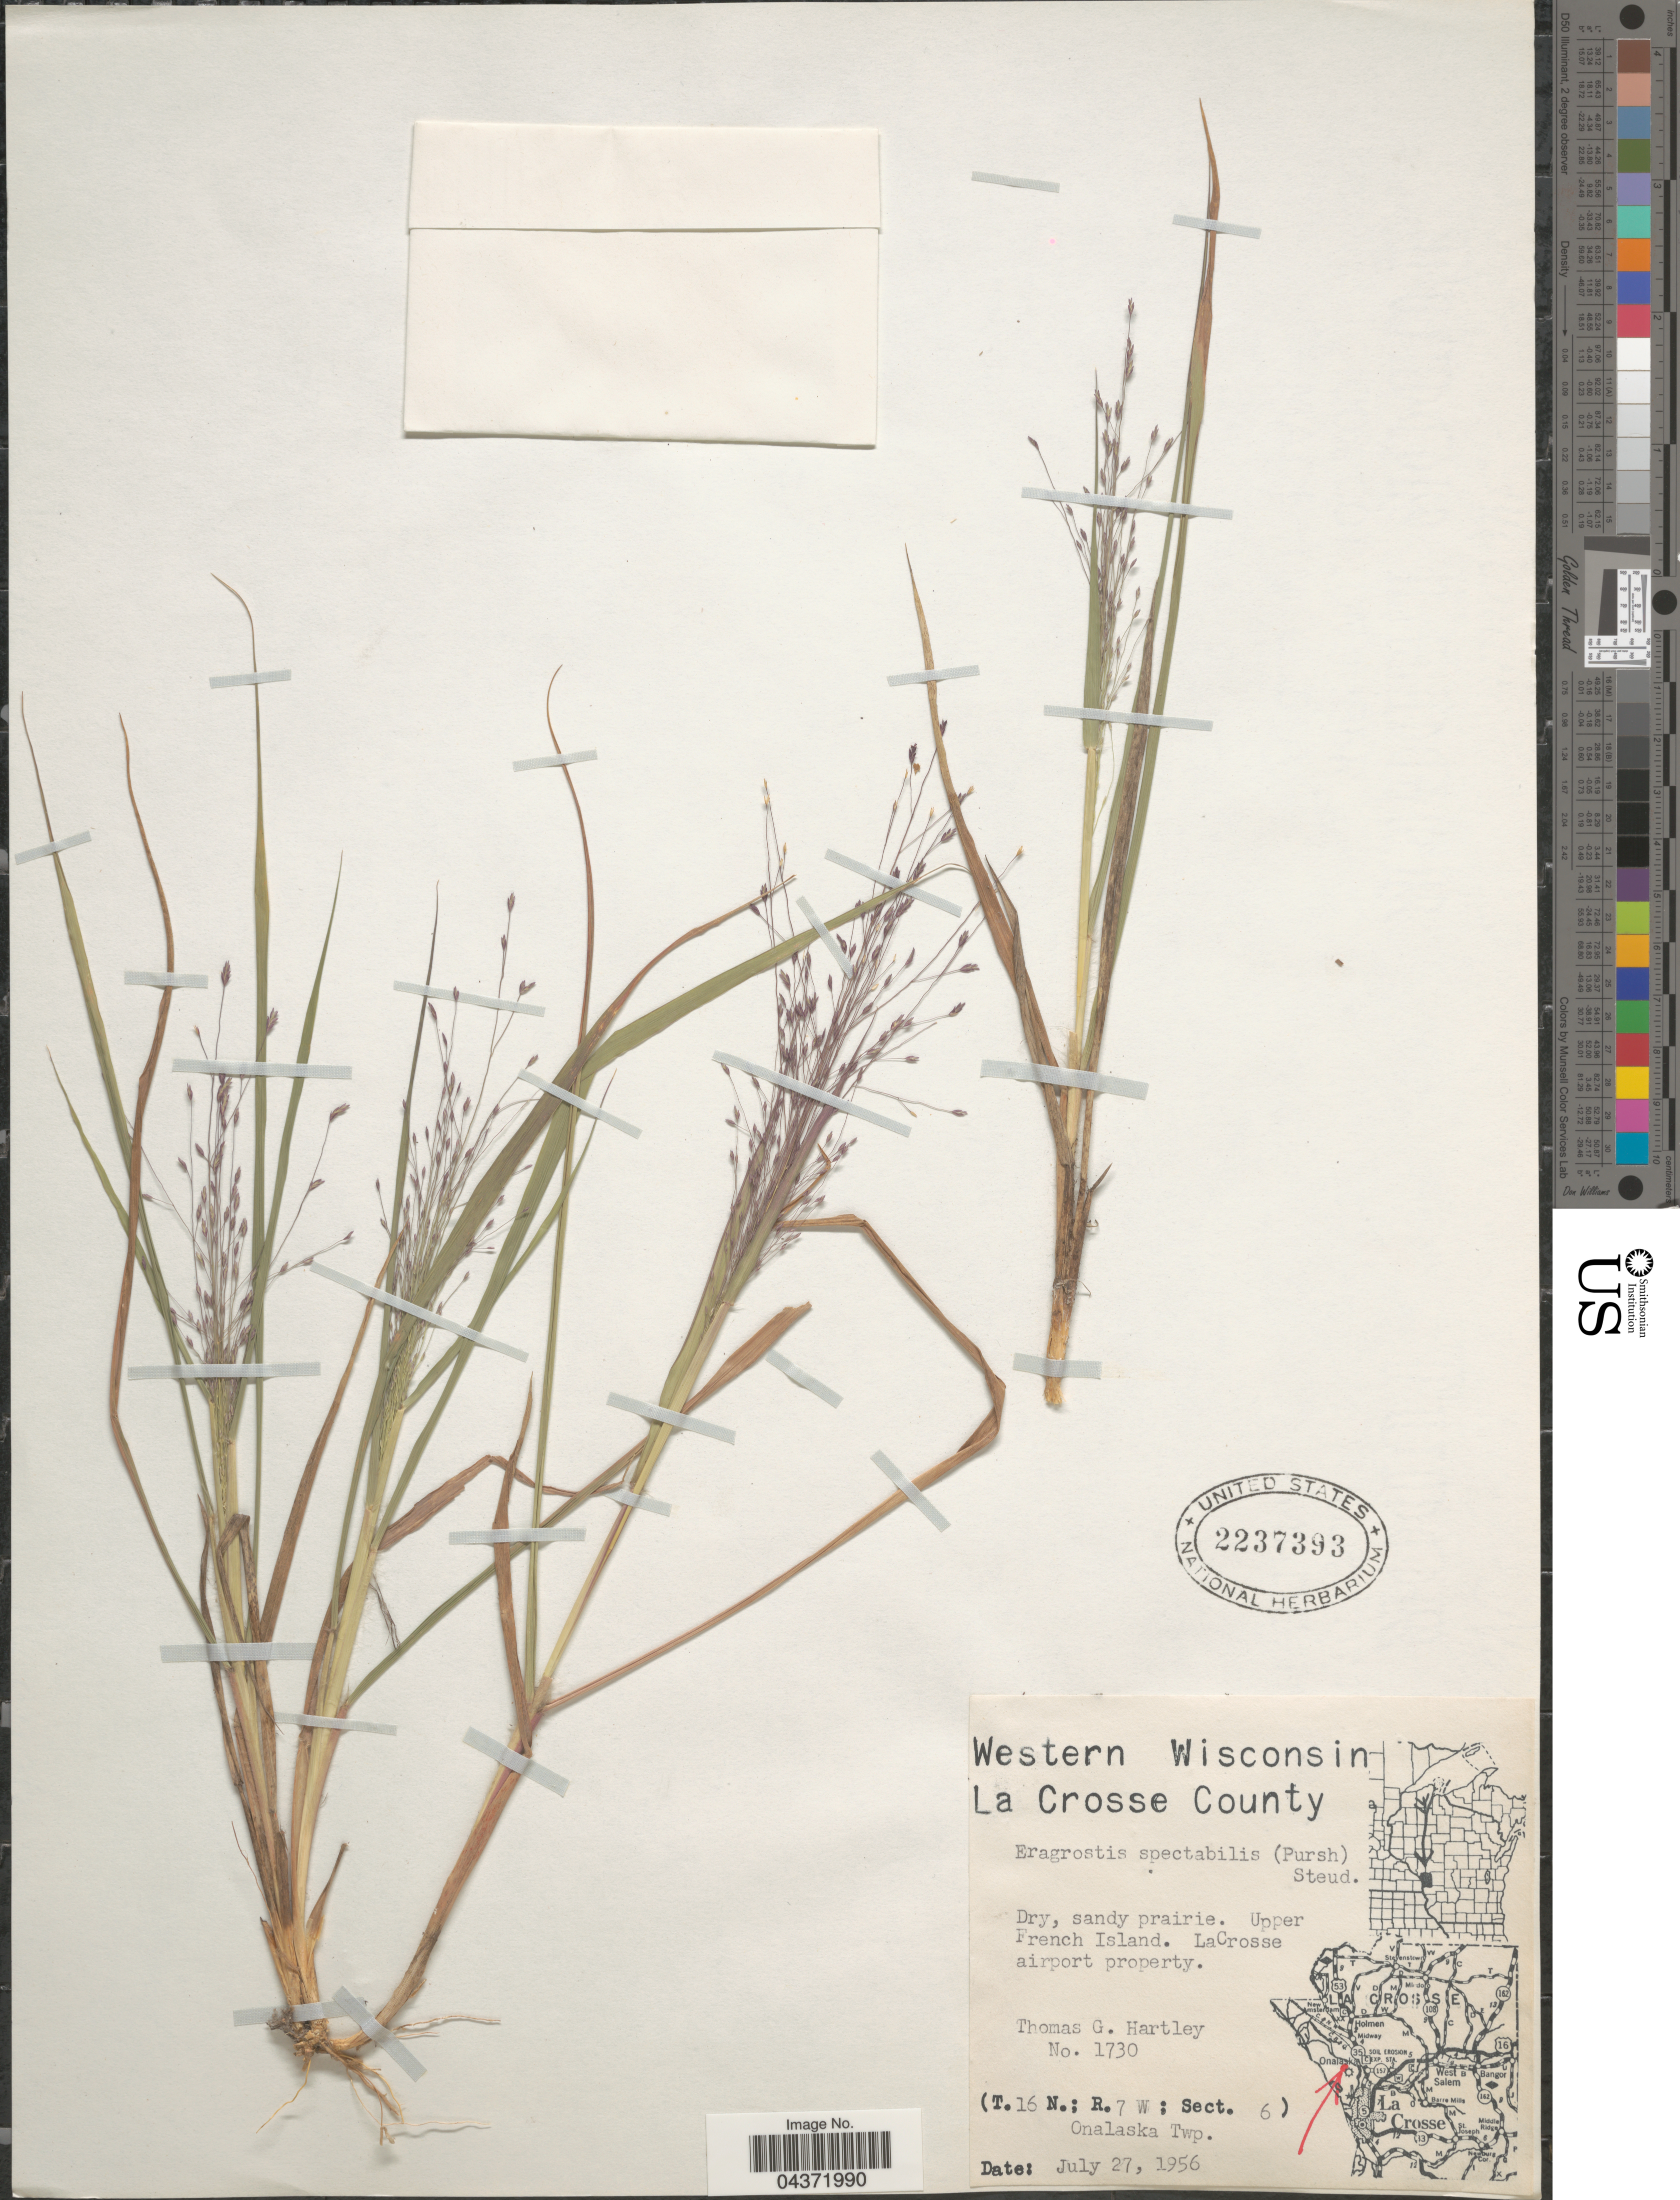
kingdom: Plantae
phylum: Tracheophyta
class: Liliopsida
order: Poales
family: Poaceae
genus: Eragrostis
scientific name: Eragrostis spectabilis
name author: (Pursh) Steud.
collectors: T. G. Hartley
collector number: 1730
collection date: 1956-07-27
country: United States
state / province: Wisconsin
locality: Western Wisconsin. La Crosse County. Upper French Island. LaCrosse airport property. (T. 16 N.; R. 7 W; Sec. 6) Onalaska Twp.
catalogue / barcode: US 2237393